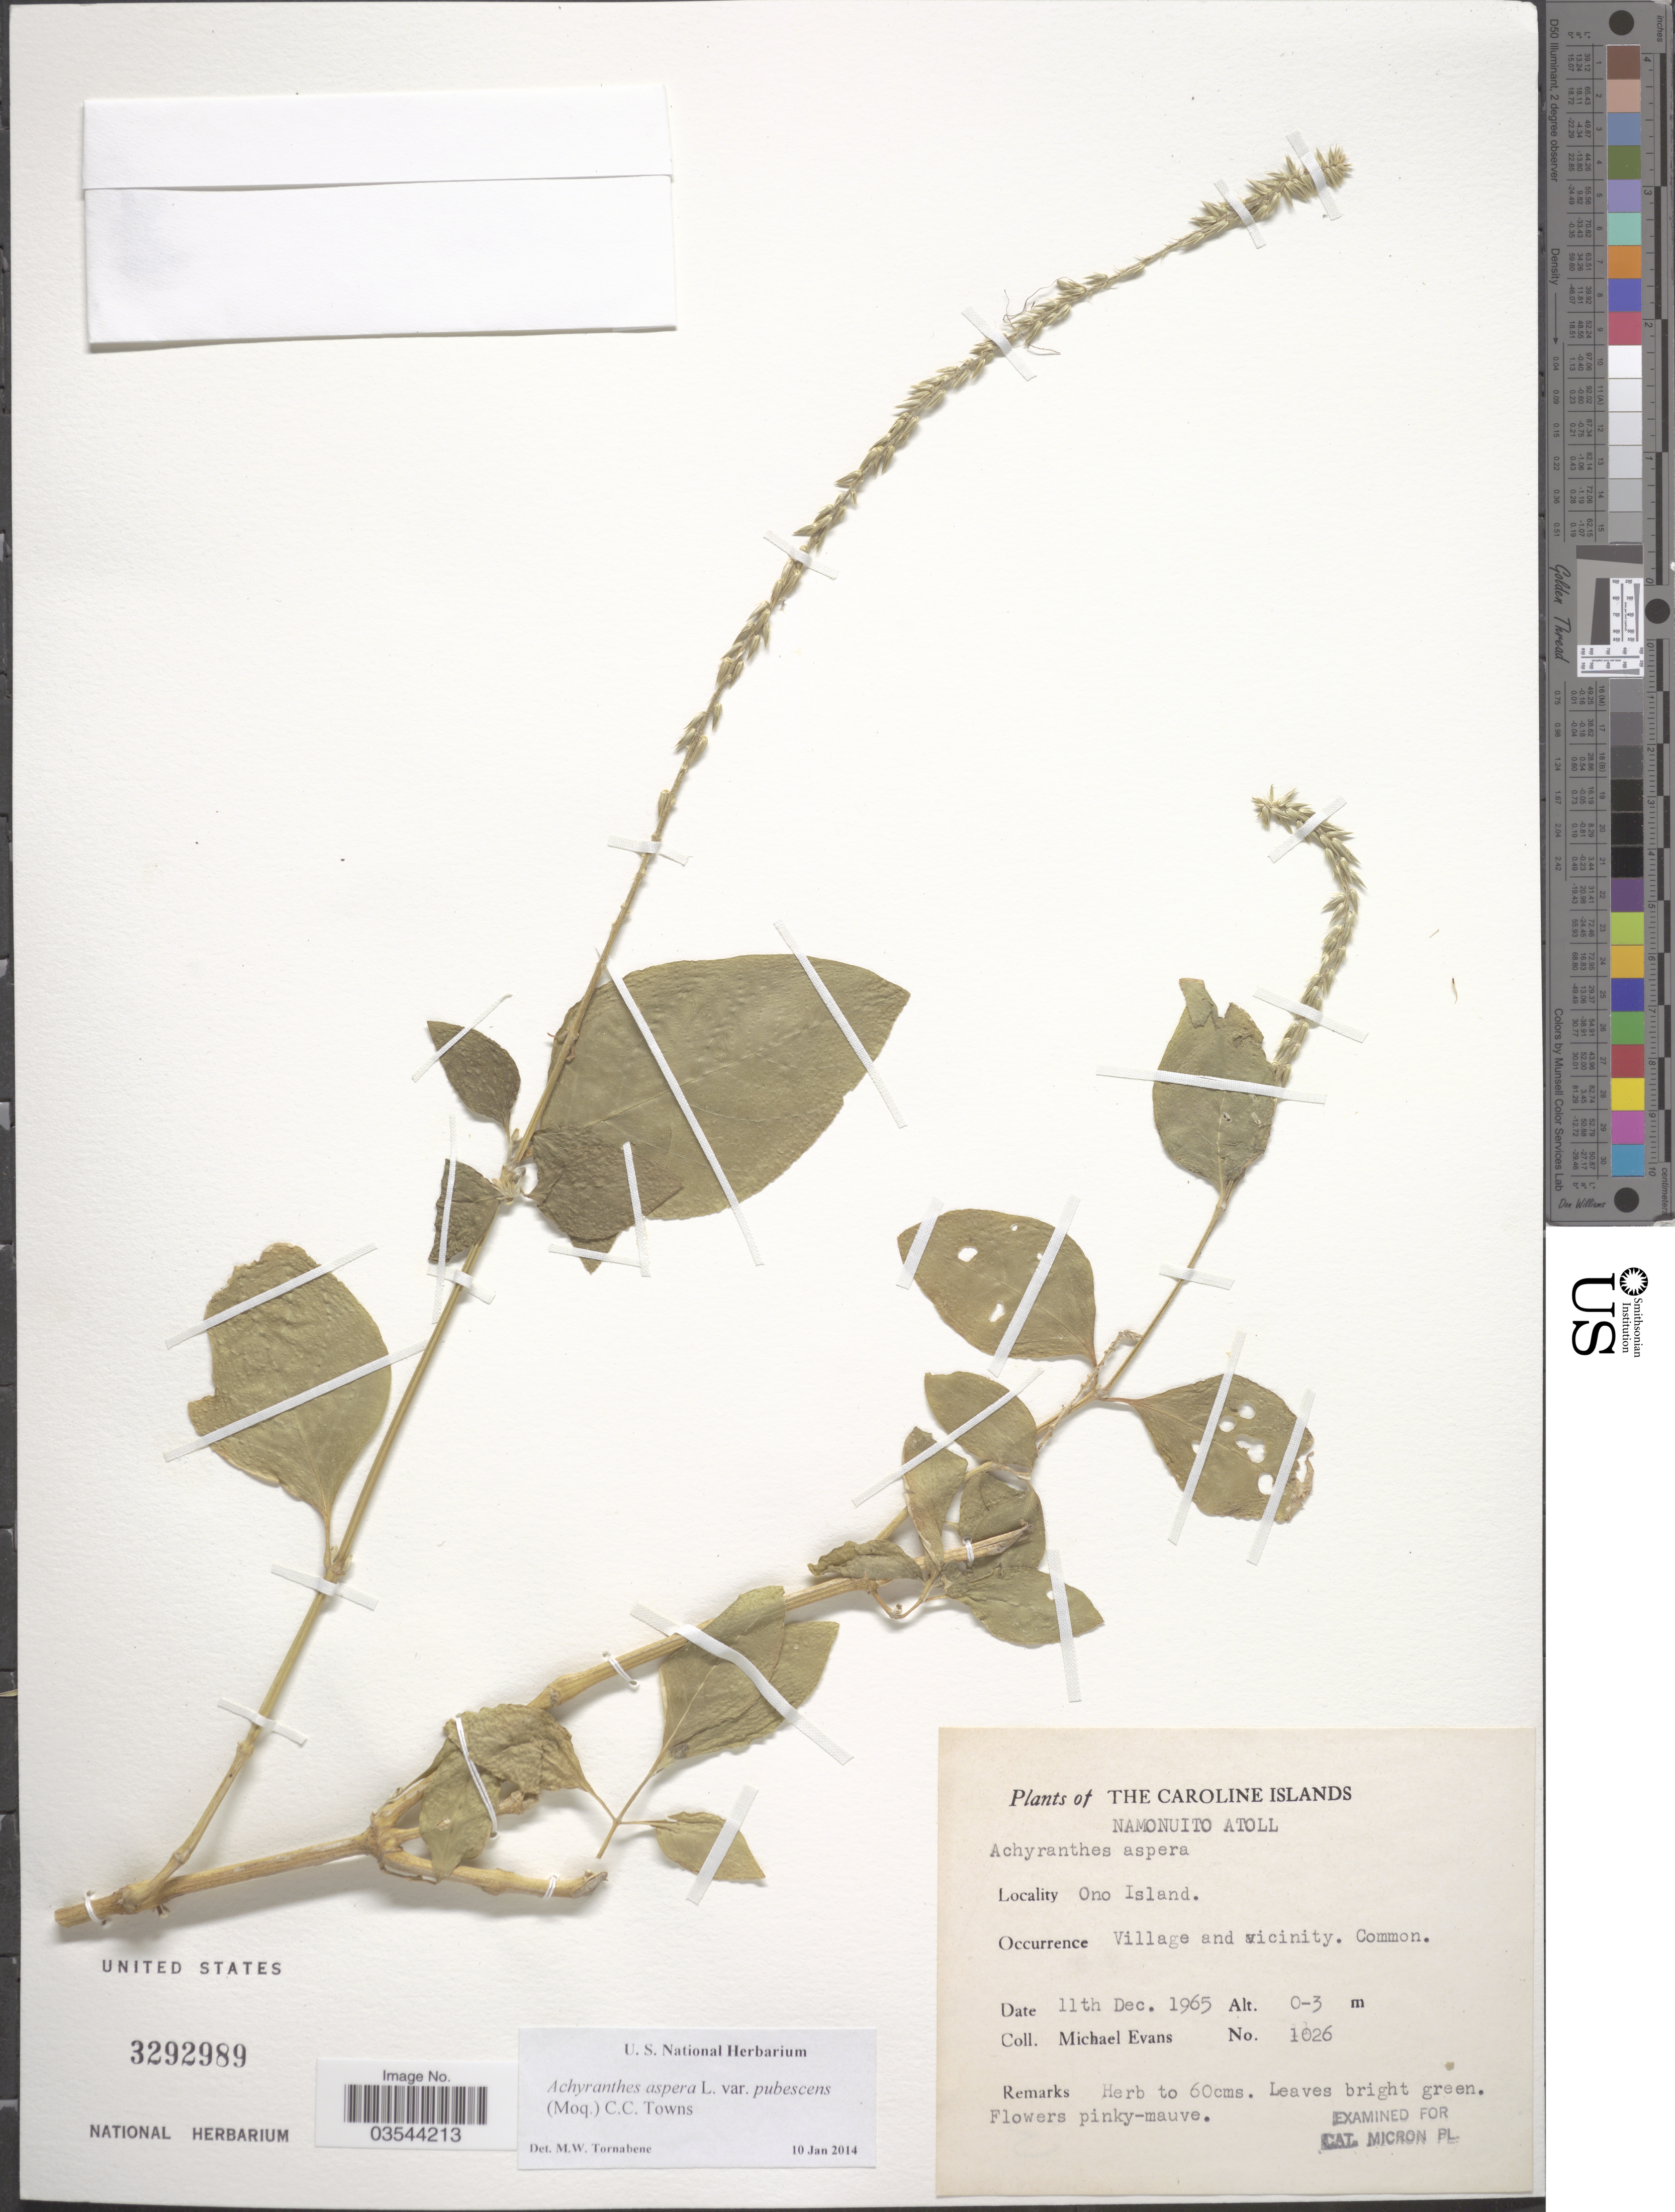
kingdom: Plantae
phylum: Tracheophyta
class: Magnoliopsida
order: Caryophyllales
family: Amaranthaceae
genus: Achyranthes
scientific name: Achyranthes aspera var. pubescens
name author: (Moq.) M. Gómez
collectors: M. Evans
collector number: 1026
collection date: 1965-12-11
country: Micronesia, Federated States of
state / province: Truk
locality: The Caroline Islands. Namonuito Atoll. Ono Island. Village end vicinity.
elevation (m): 0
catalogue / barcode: US 3292989